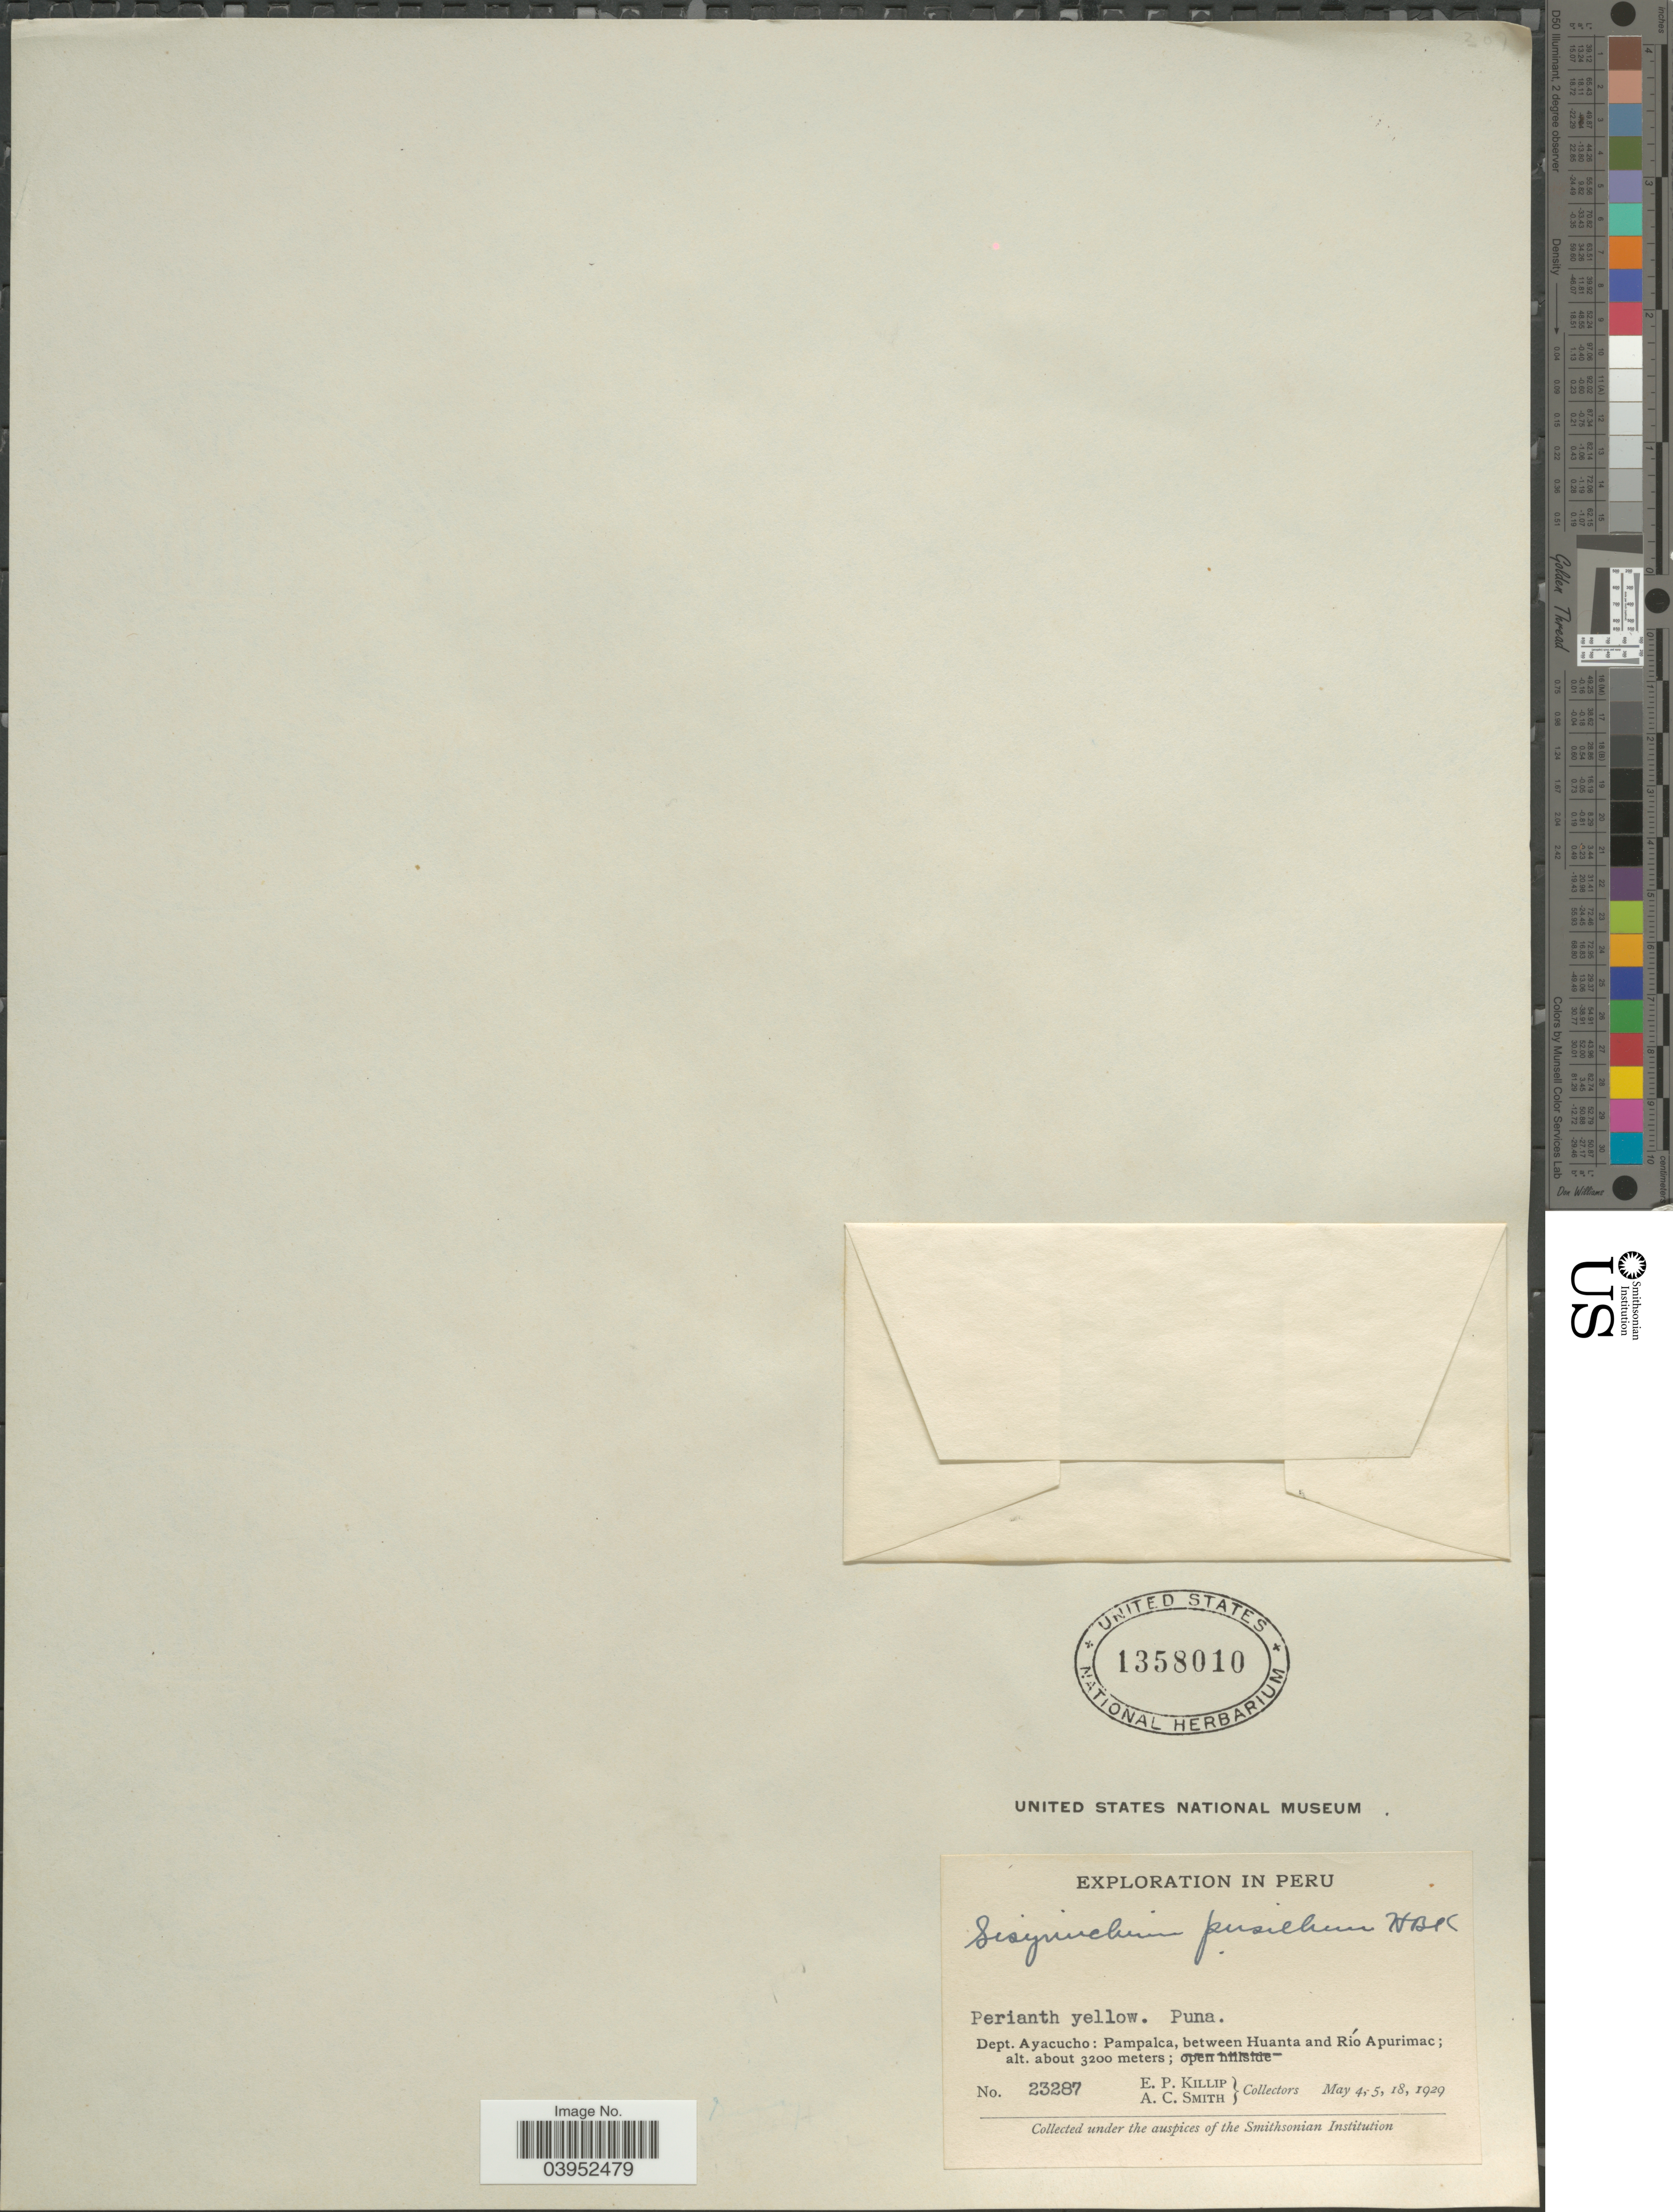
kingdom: Plantae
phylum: Tracheophyta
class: Liliopsida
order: Asparagales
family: Iridaceae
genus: Sisyrinchium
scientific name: Sisyrinchium pusillum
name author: Kunth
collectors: E. P. Killip & A. C. Smith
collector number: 23287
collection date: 1929-05-04/1929-05-18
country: Peru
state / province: Ayacucho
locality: Dept. Ayacucho: Pampalca, between Huanta and Río Apurimac.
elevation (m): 3200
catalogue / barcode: US 1358010